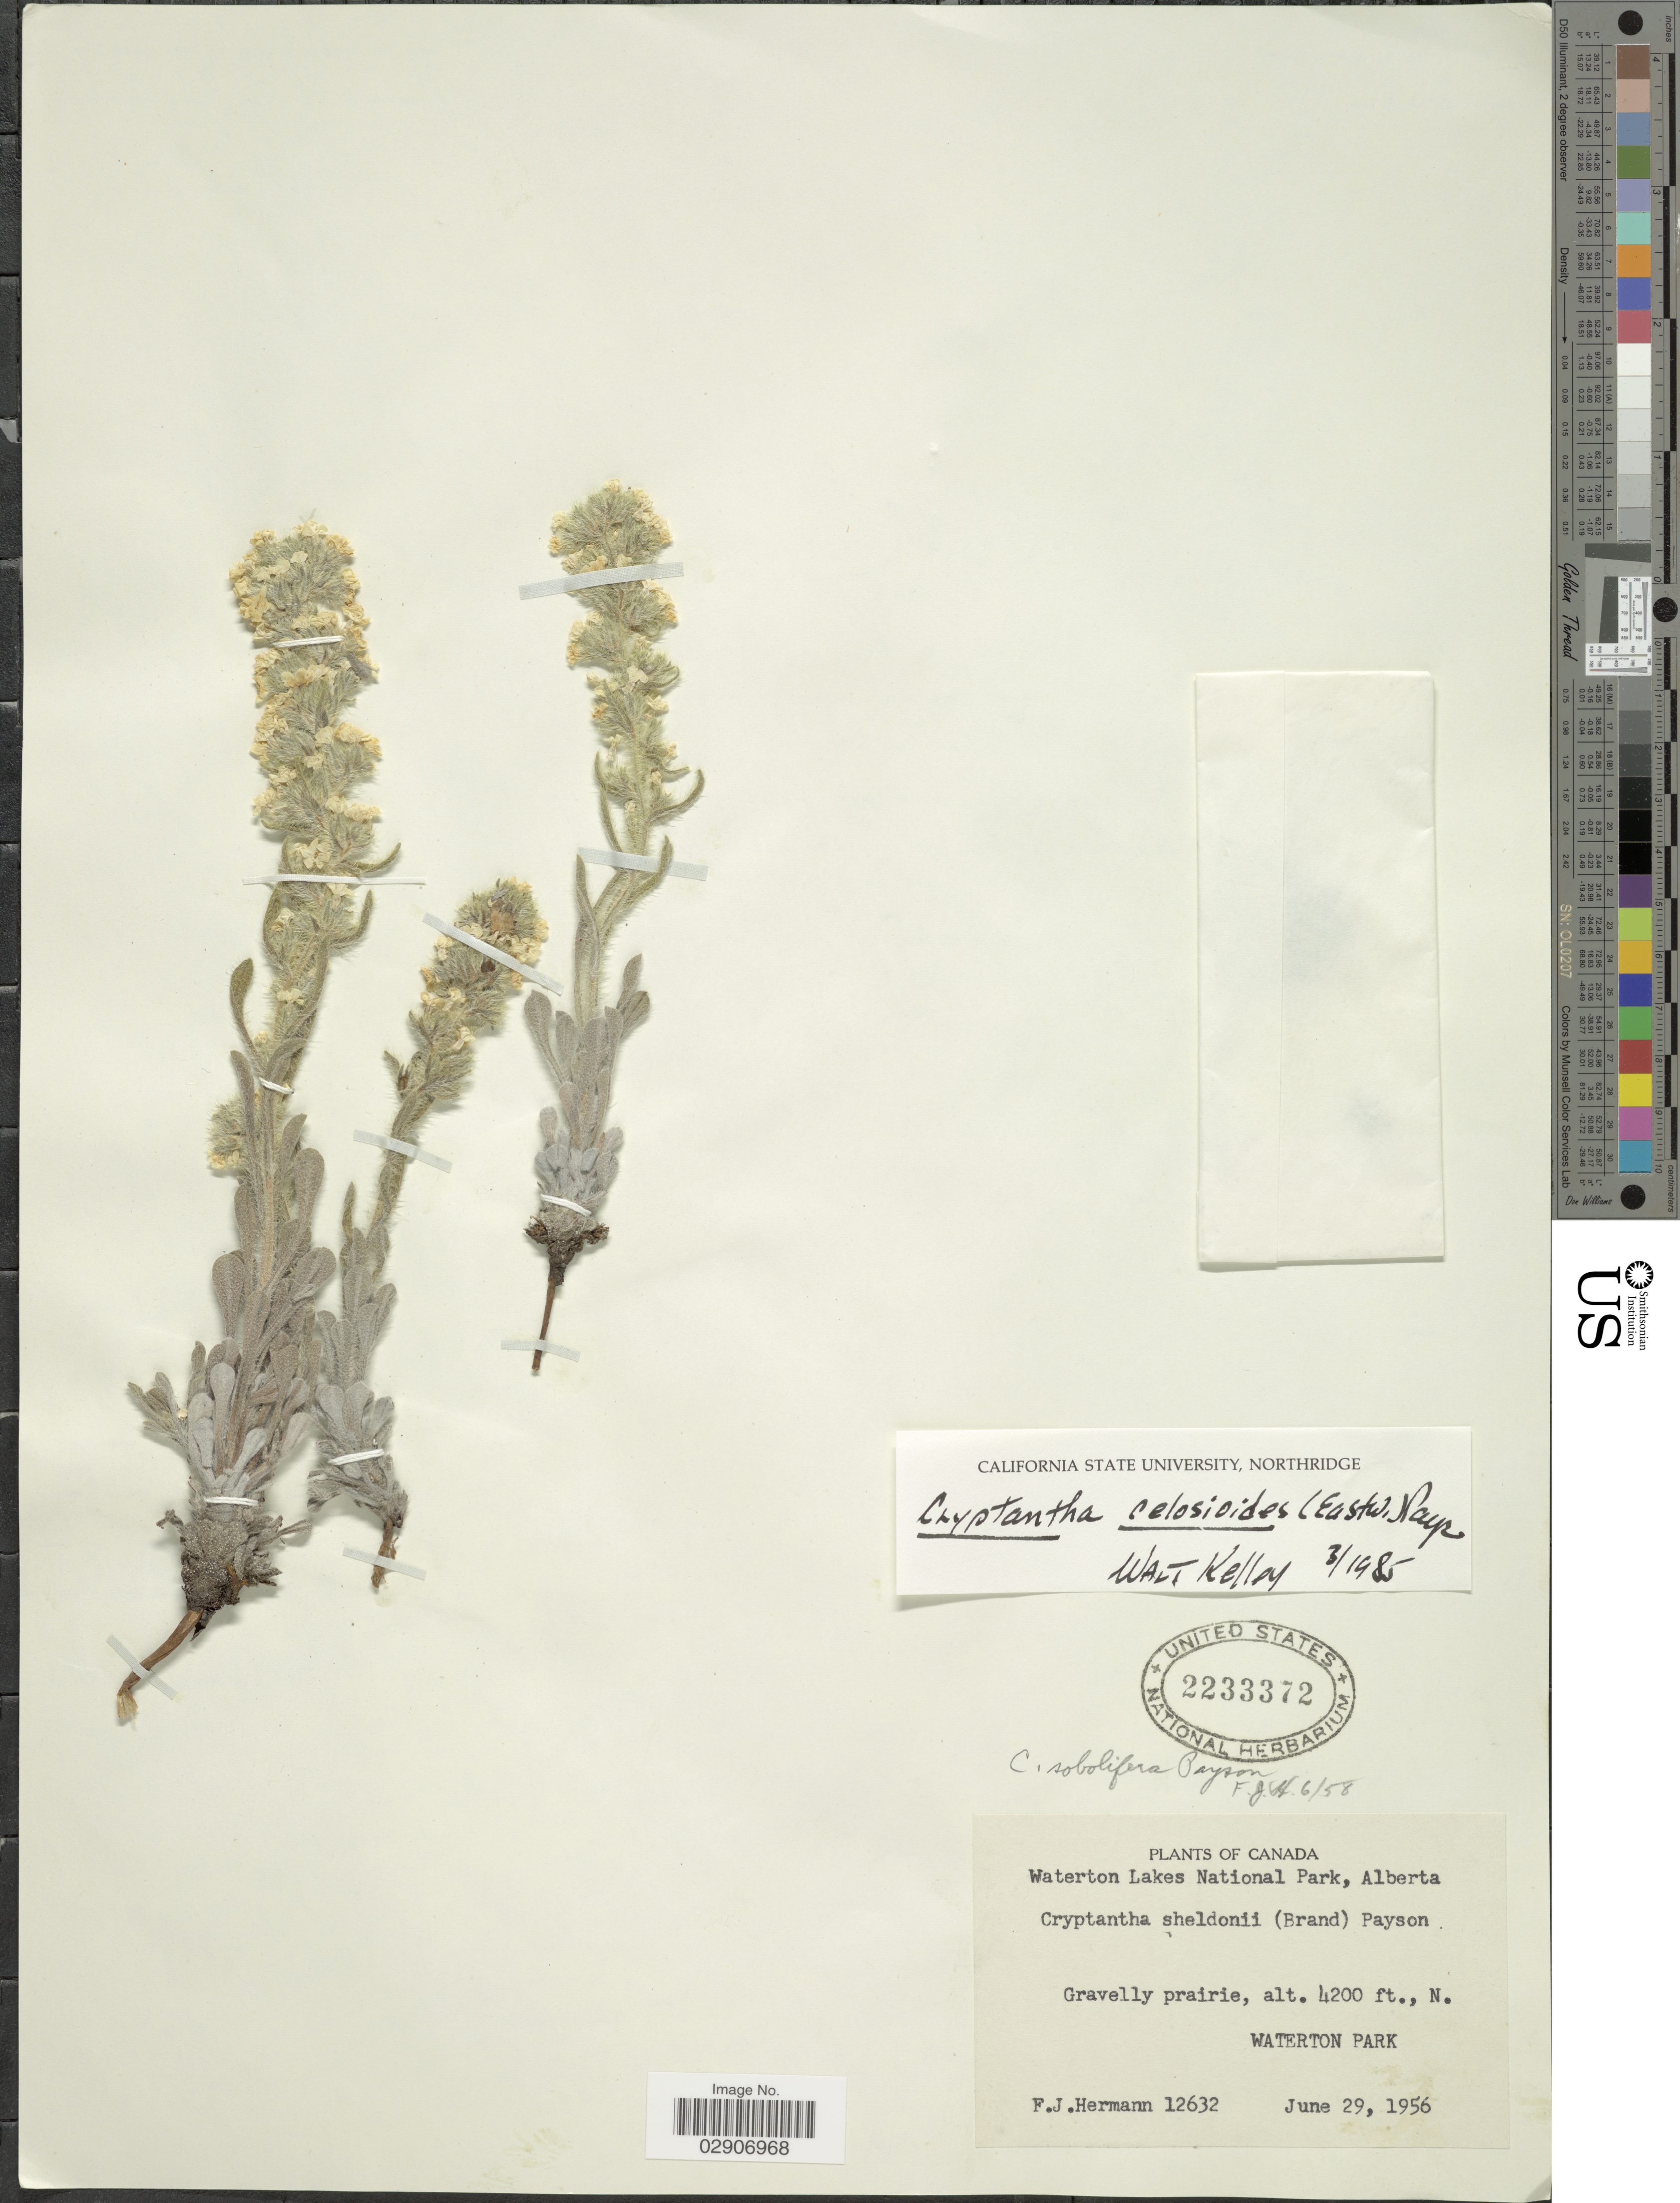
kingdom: Plantae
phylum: Tracheophyta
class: Magnoliopsida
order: Boraginales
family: Boraginaceae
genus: Cryptantha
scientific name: Cryptantha celosioides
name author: (Eastw.) Payson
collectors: F. J. Hermann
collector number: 12632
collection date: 1956-06-29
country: Canada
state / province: Alberta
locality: Waterton Lakes National Park, Alberta. N. Waterton Park.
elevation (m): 1280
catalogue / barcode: US 2233372